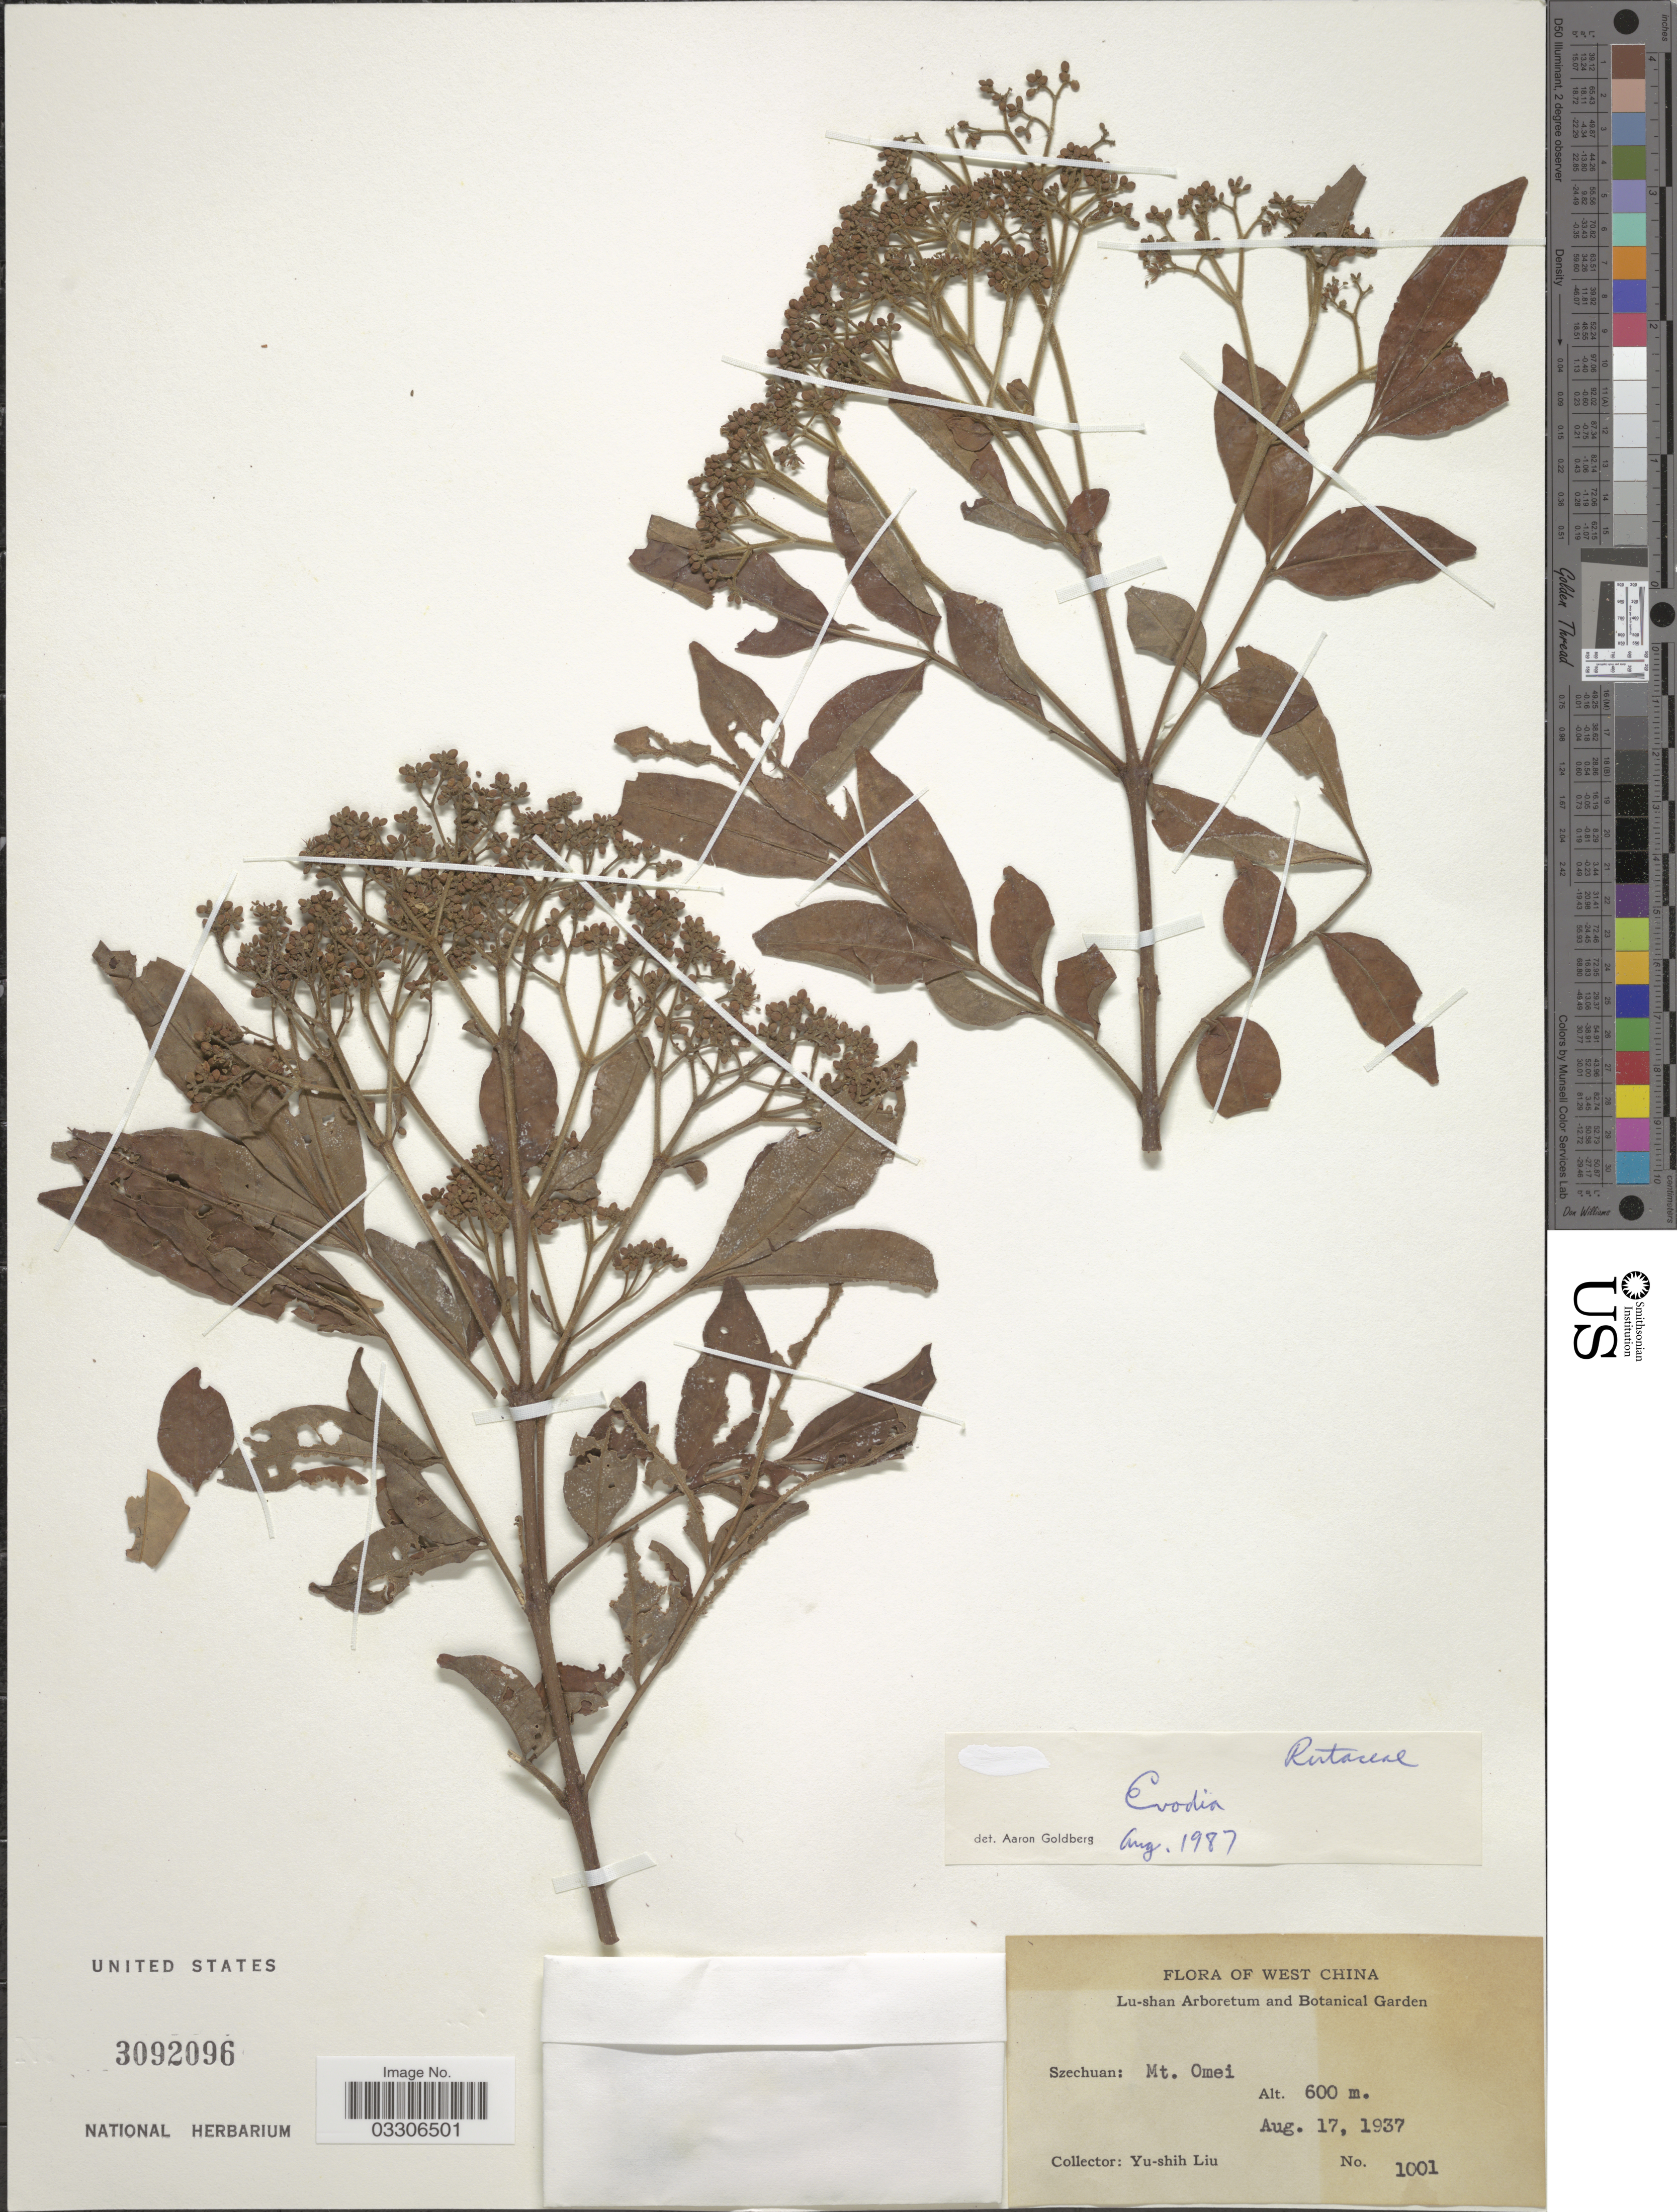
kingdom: Plantae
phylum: Tracheophyta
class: Magnoliopsida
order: Sapindales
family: Rutaceae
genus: Melicope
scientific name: Melicope sp.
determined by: Strong, Mark T., (BOT), Smithsonian Institution - National Museum of Natural History (UNITED STATES)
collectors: Y.-S. Liu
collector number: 1001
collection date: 1937-08-17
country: China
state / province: Sichuan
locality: West China. Szechuan: Mt. Omei.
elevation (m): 600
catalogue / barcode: US 3092096